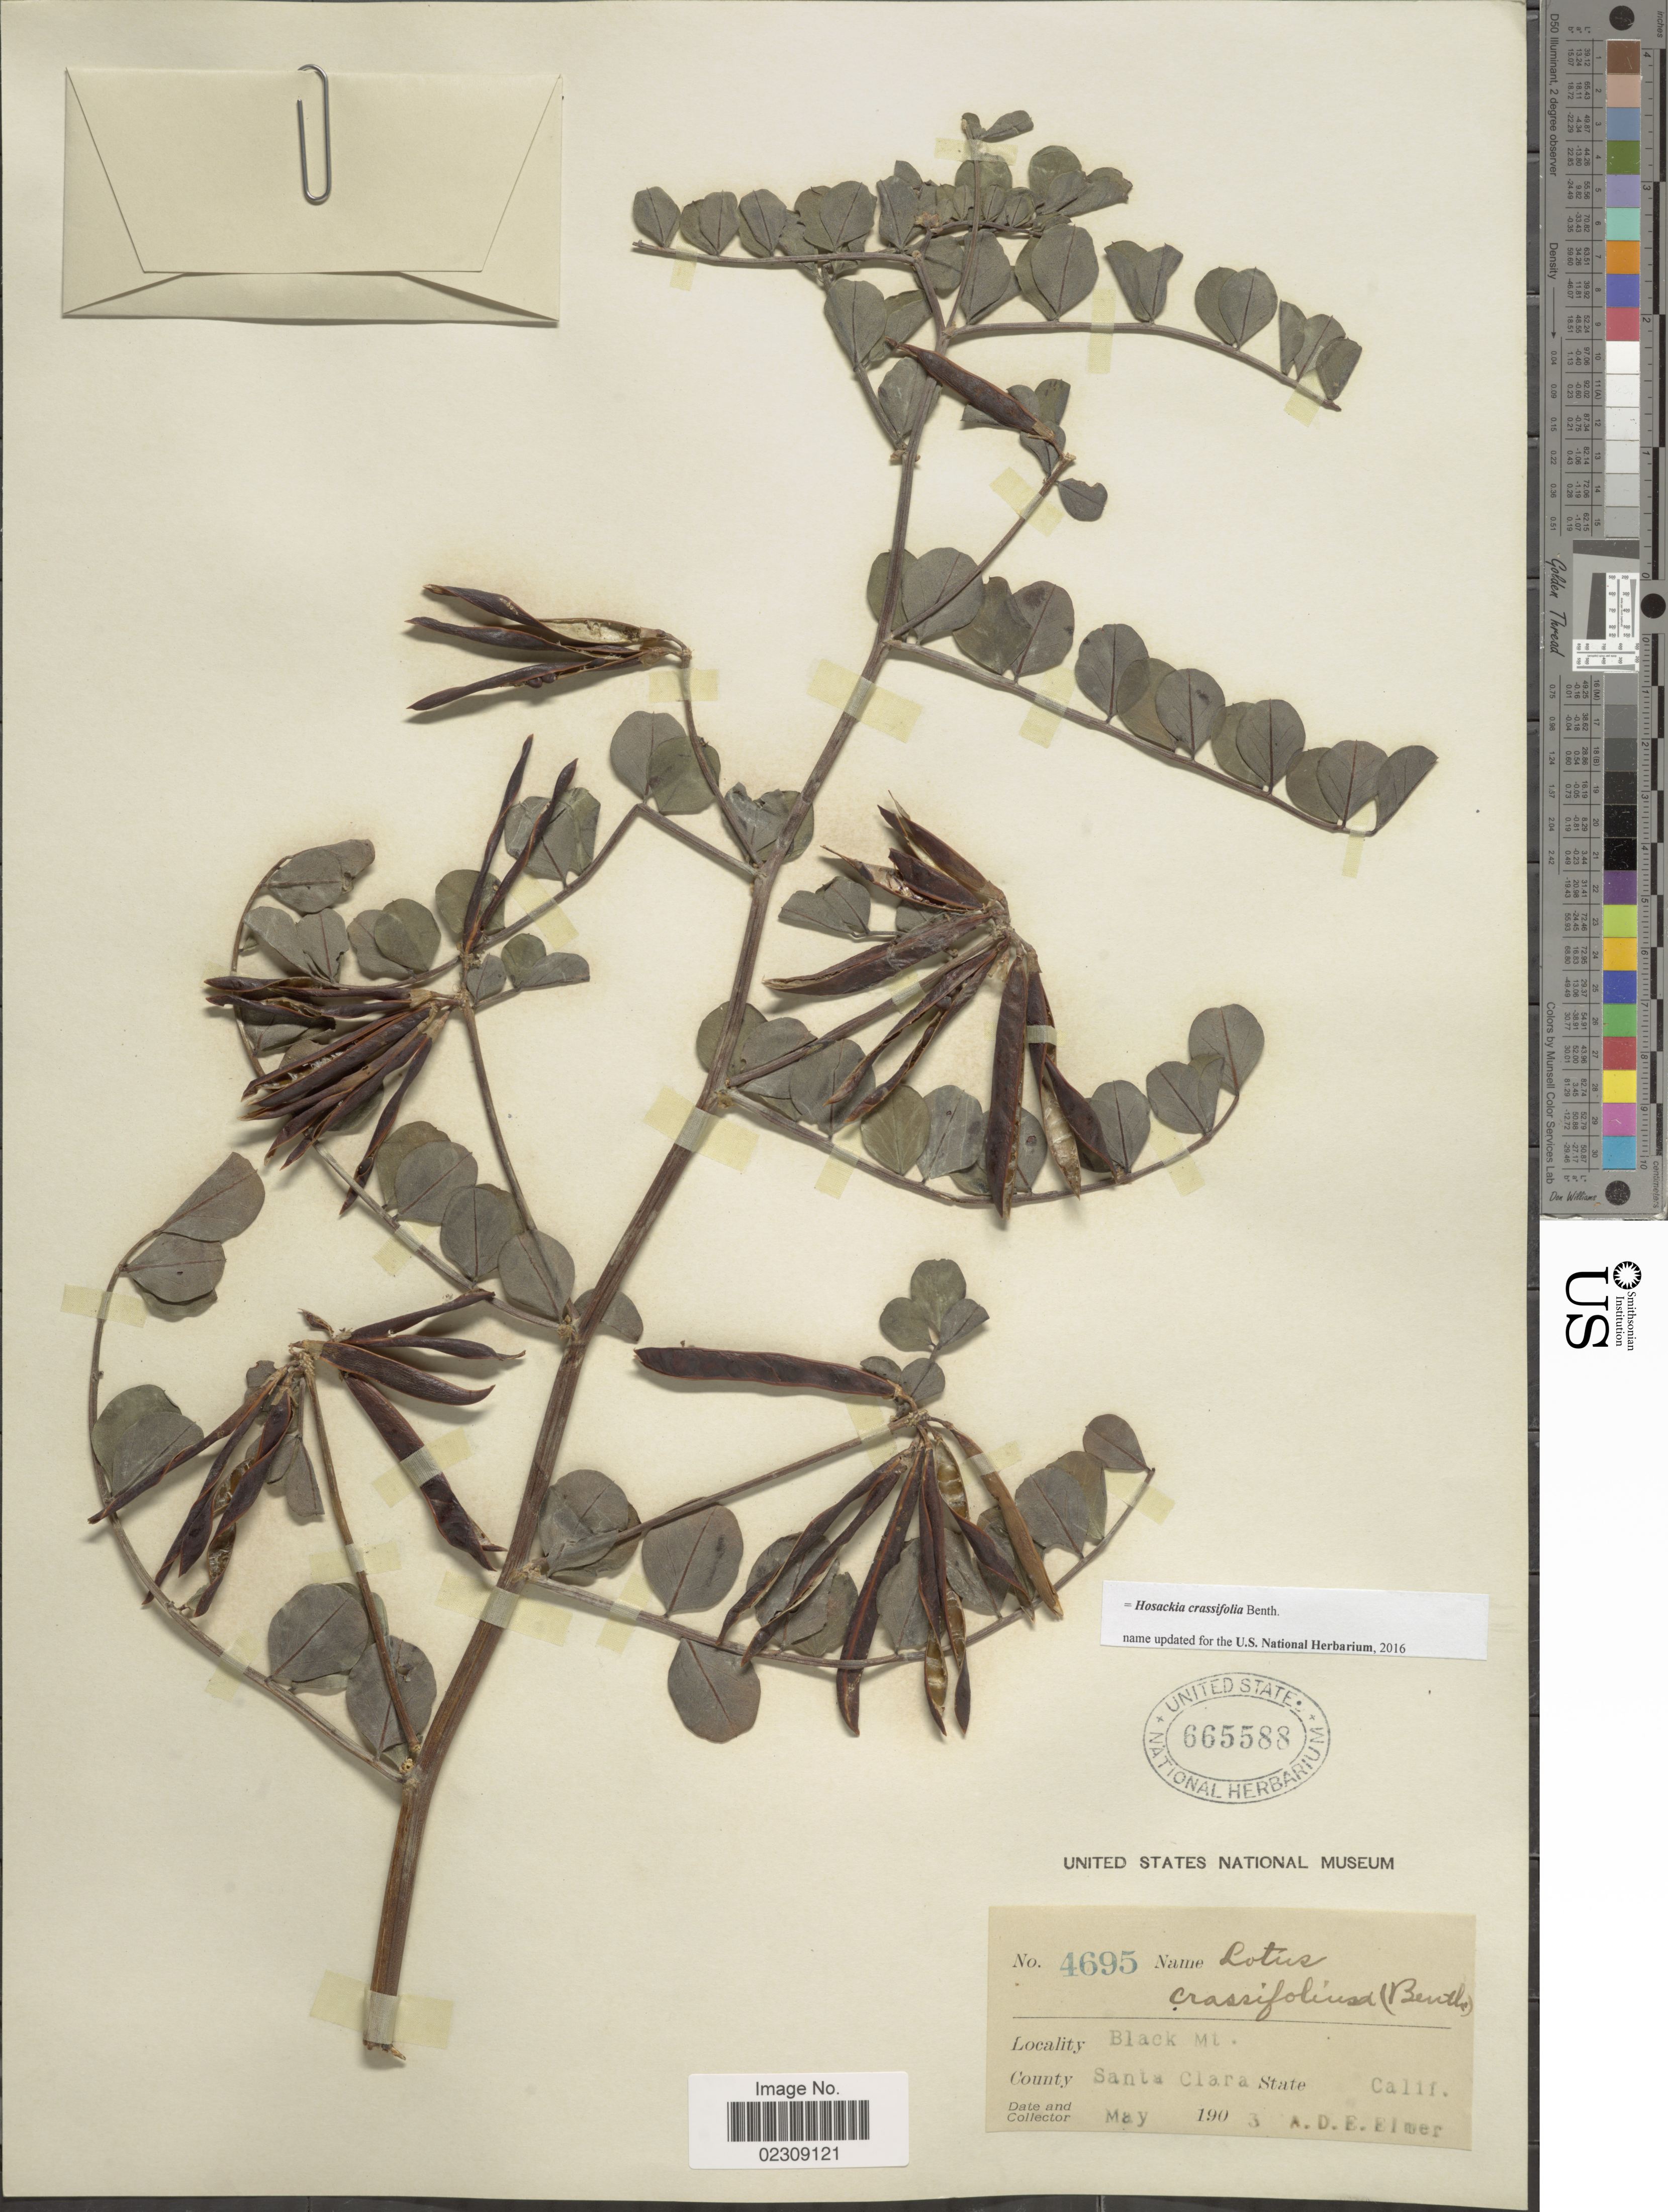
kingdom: Plantae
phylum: Tracheophyta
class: Magnoliopsida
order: Fabales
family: Fabaceae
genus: Hosackia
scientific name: Hosackia crassifolia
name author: Benth.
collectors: A. D. E. Elmer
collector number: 4695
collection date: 1903-05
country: United States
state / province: California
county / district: Santa Clara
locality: Black Mt. County Santa Clara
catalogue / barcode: US 665588